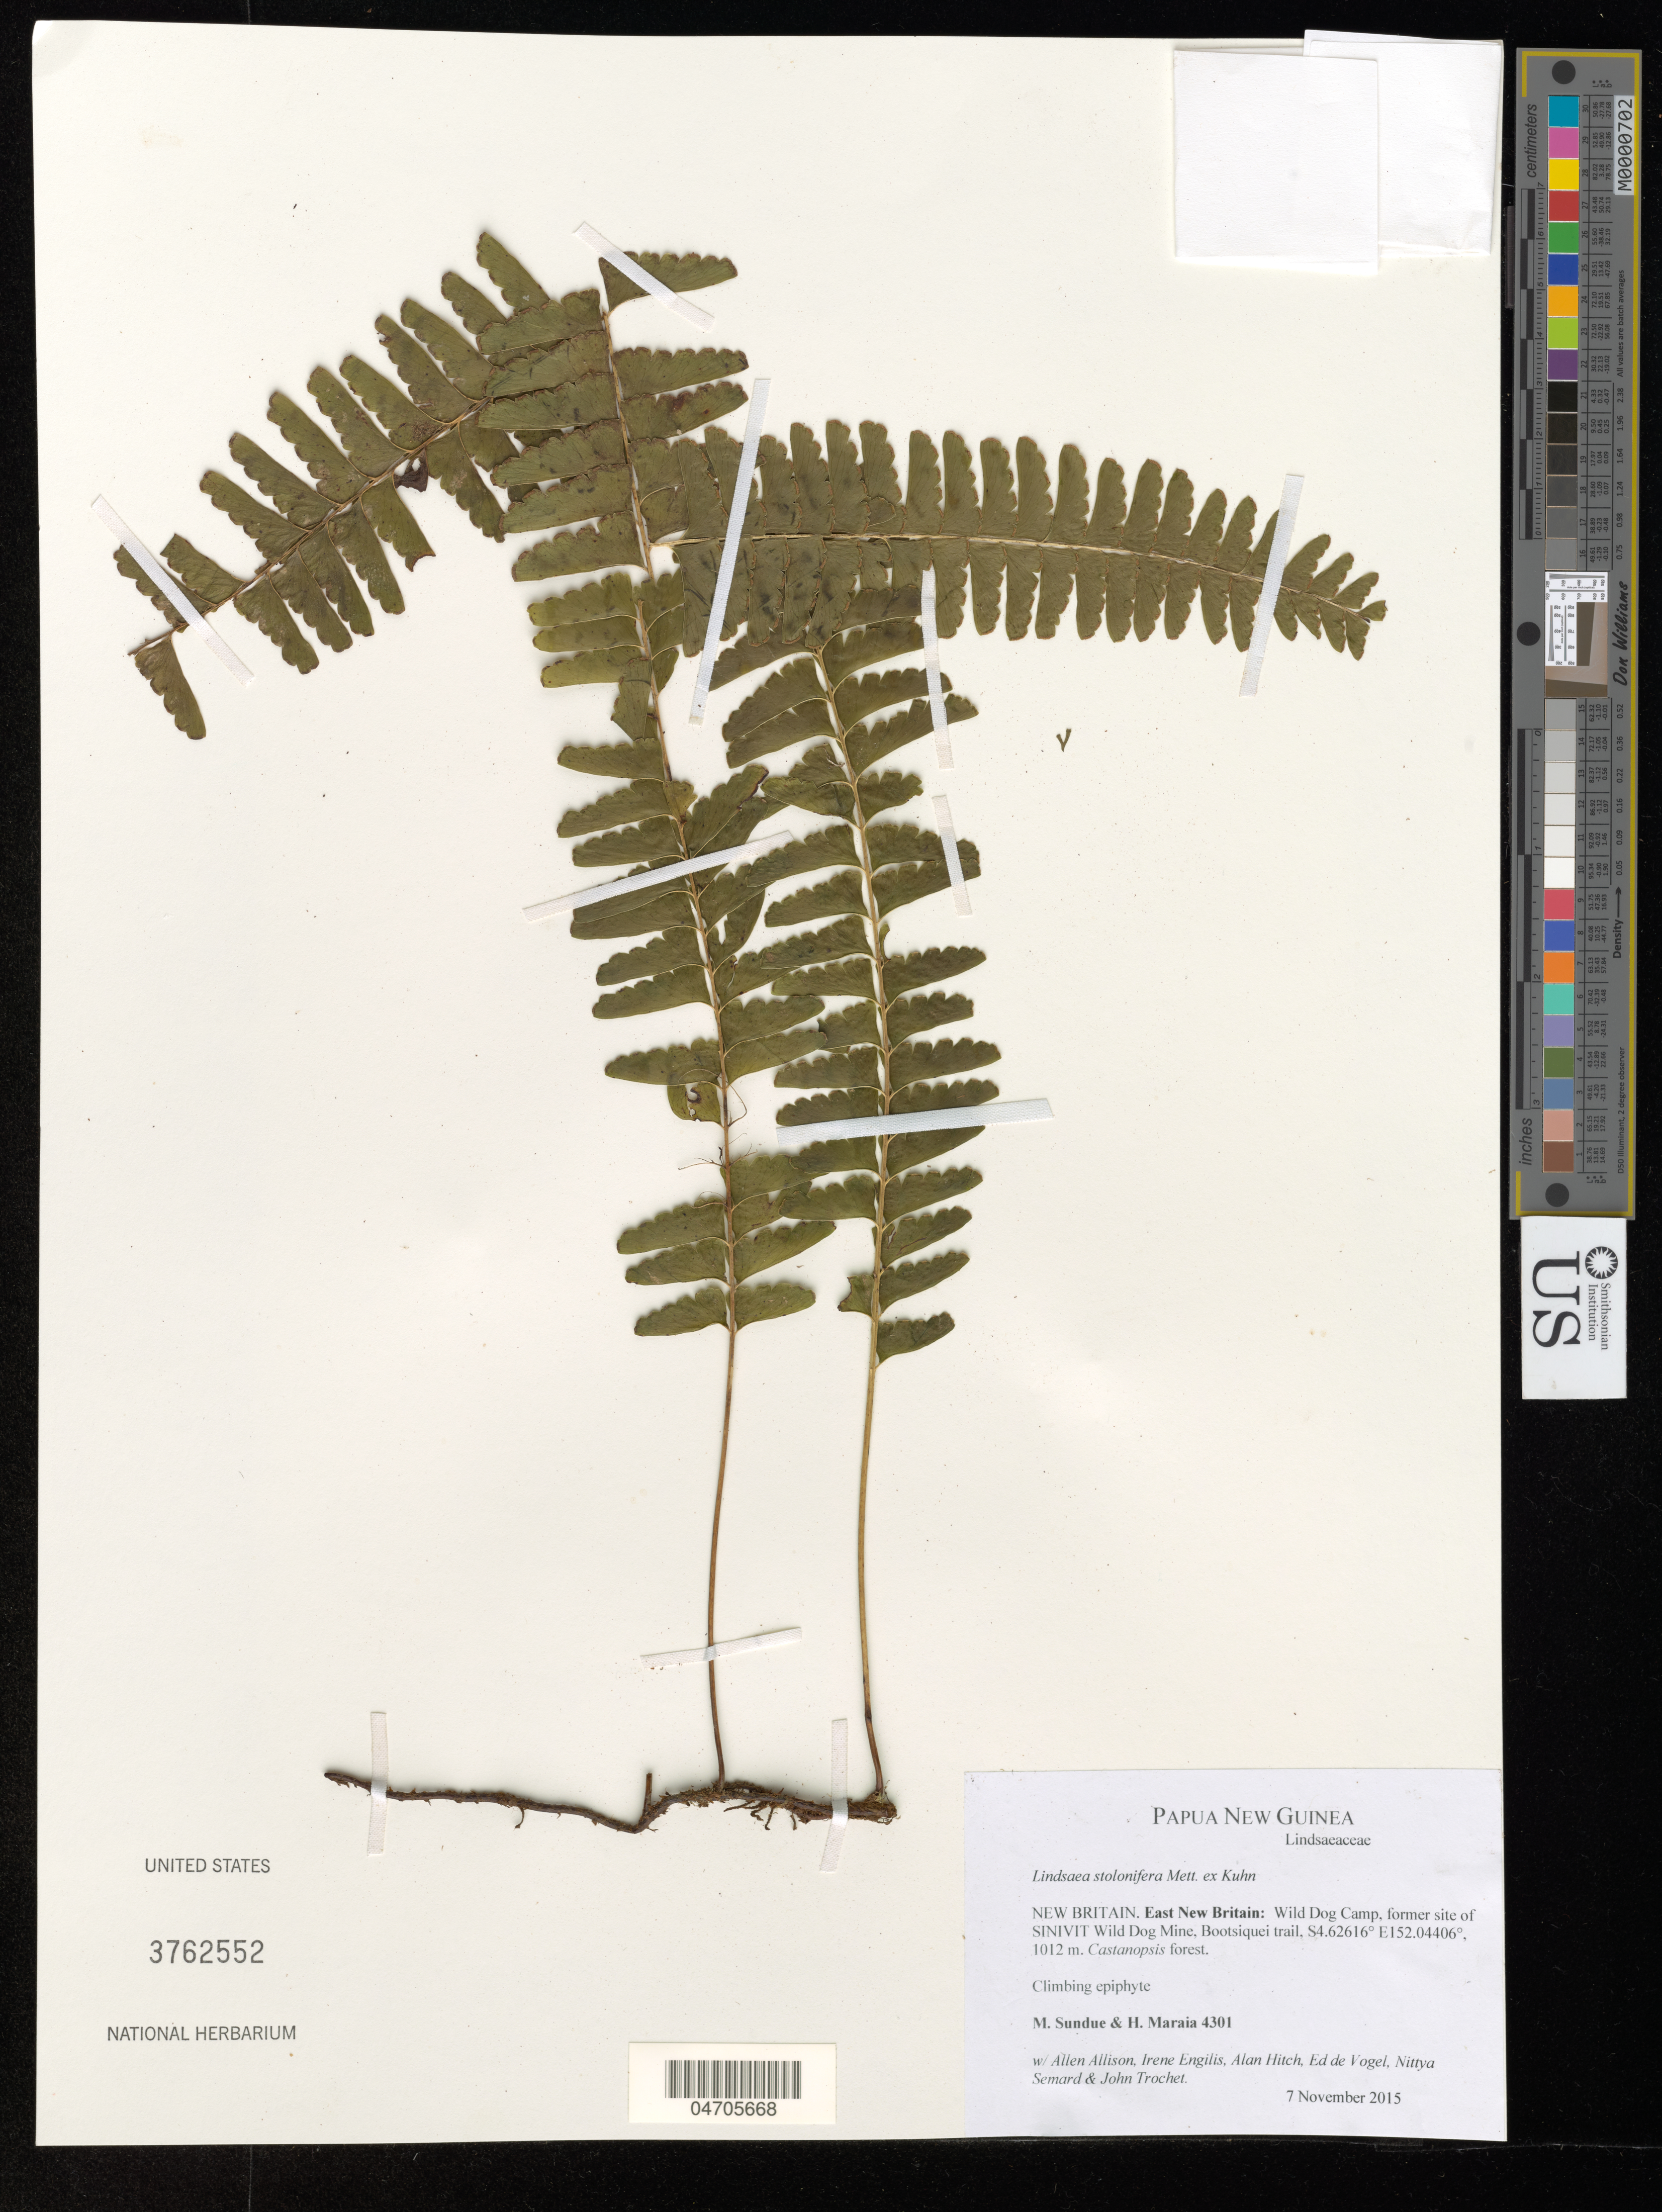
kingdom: Plantae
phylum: Tracheophyta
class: Polypodiopsida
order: Polypodiales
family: Lindsaeaceae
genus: Lindsaea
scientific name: Lindsaea stolonifera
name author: Mett.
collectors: M. Sundue, H. Maraia, A. Allison & A. Garcia Jimenez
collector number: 4301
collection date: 2015-11-07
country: Papua New Guinea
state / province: East New Britain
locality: New Britain. Wild Dog Camp, former site of SINIVIT Wild Dog Mine, Bootsiquei trail.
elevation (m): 1012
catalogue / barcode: US 3762552